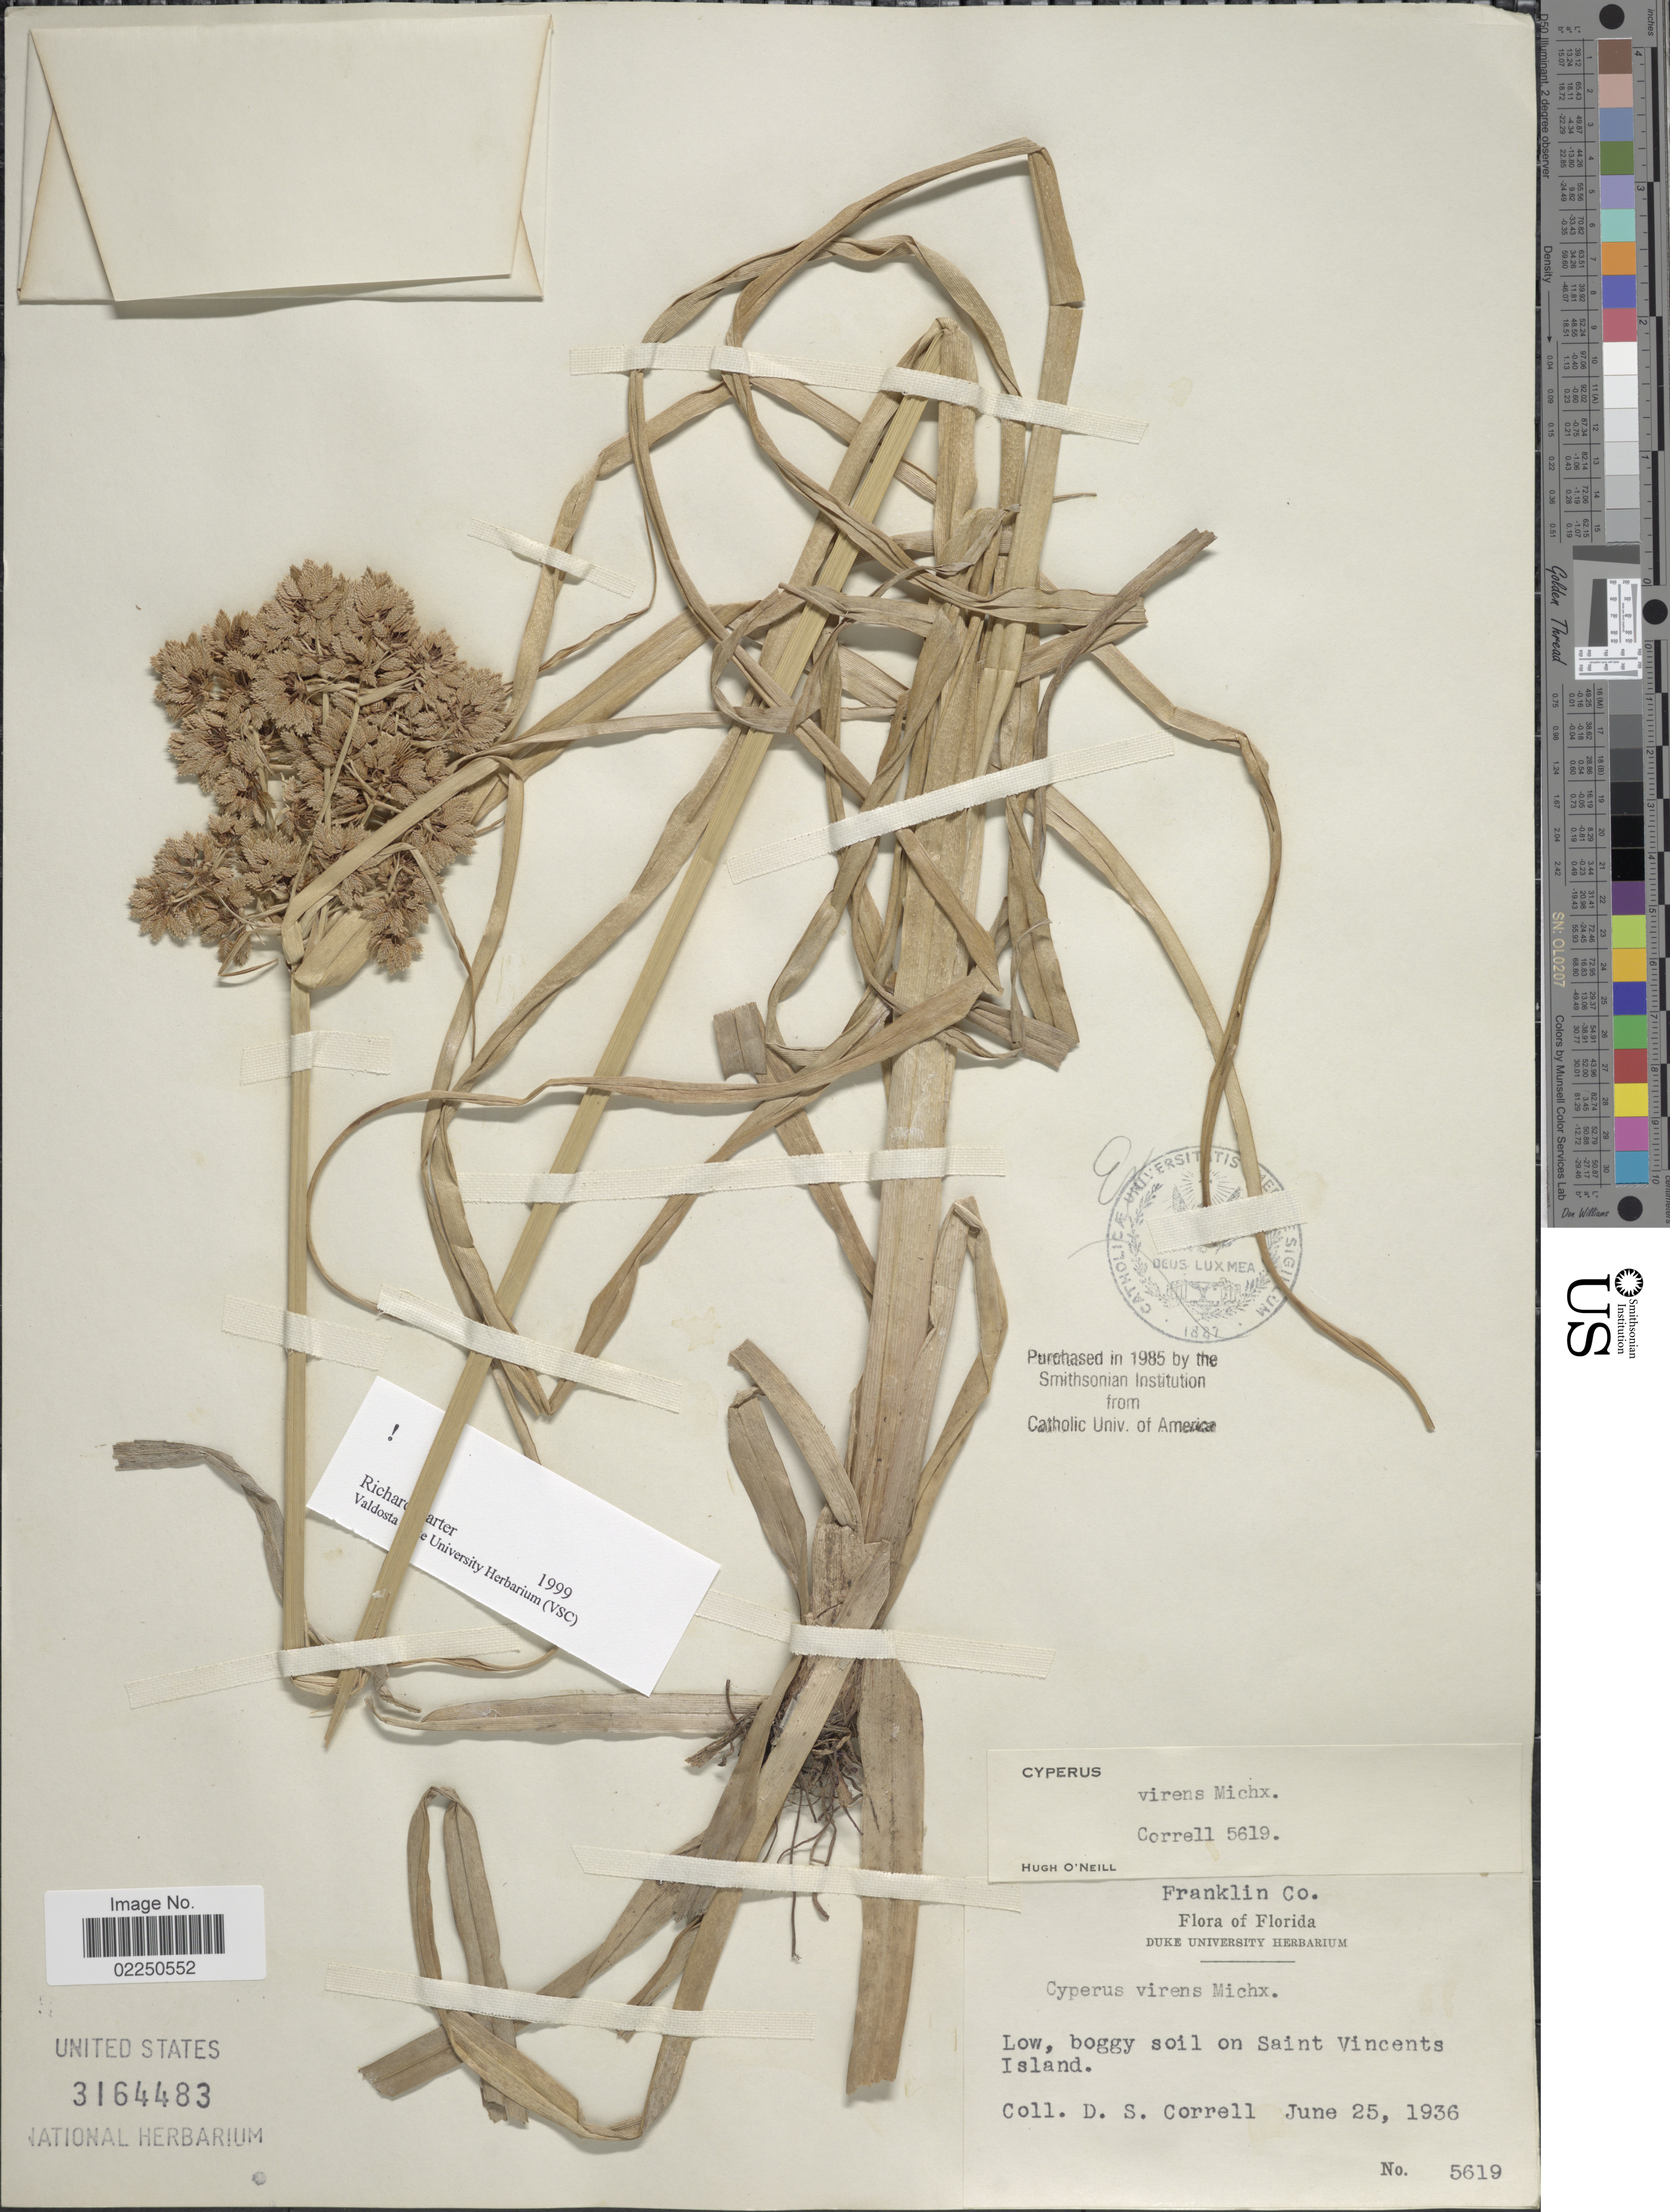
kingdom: Plantae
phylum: Tracheophyta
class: Liliopsida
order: Poales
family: Cyperaceae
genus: Cyperus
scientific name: Cyperus virens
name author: Michx.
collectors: D. S. Correll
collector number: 5619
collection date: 1936-06-25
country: United States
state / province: Florida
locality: Franklin Co. Low, boggy soil on Saint Vincents Island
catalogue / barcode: US 3164483